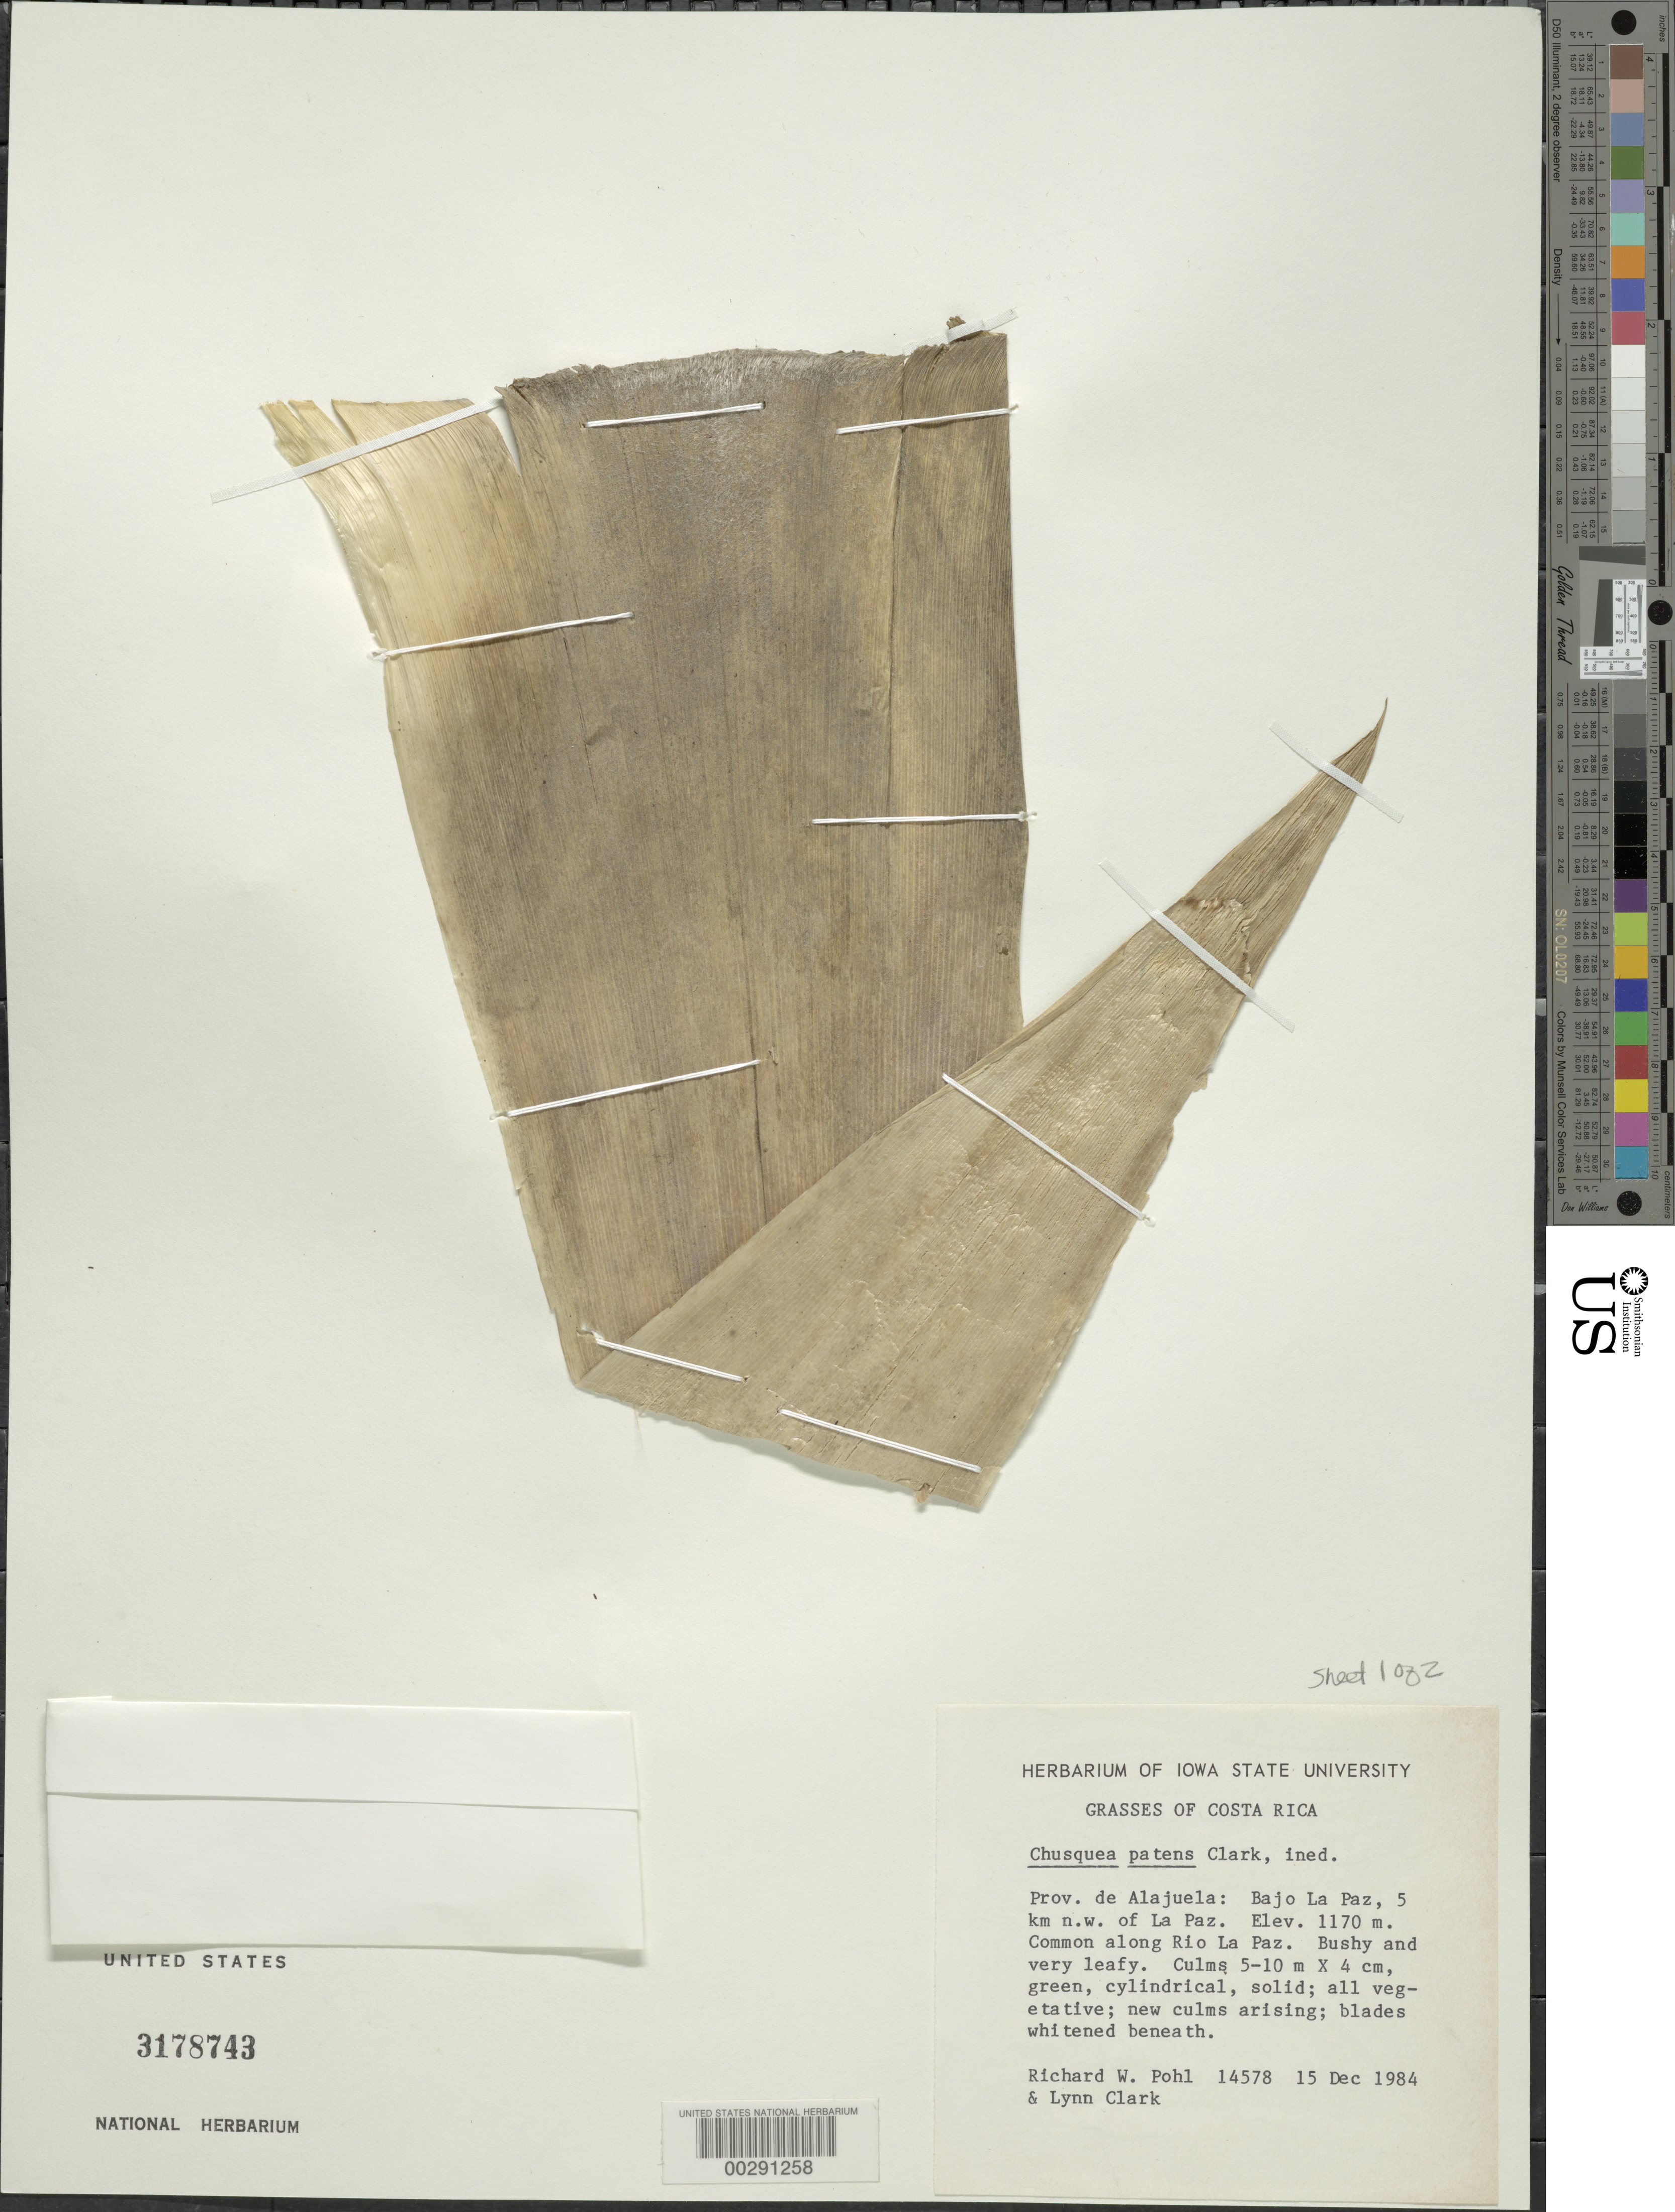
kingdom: Plantae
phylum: Tracheophyta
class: Liliopsida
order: Poales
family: Poaceae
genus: Chusquea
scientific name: Chusquea nutans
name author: L.G. Clark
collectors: R. W. Pohl & L. G. Clark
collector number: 14578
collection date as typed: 15 Dec 1984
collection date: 1984-12-15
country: Costa Rica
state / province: Alajuela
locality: Bajo La Paz, 5 km NW of La Paz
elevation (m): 1170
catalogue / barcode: US 3178743